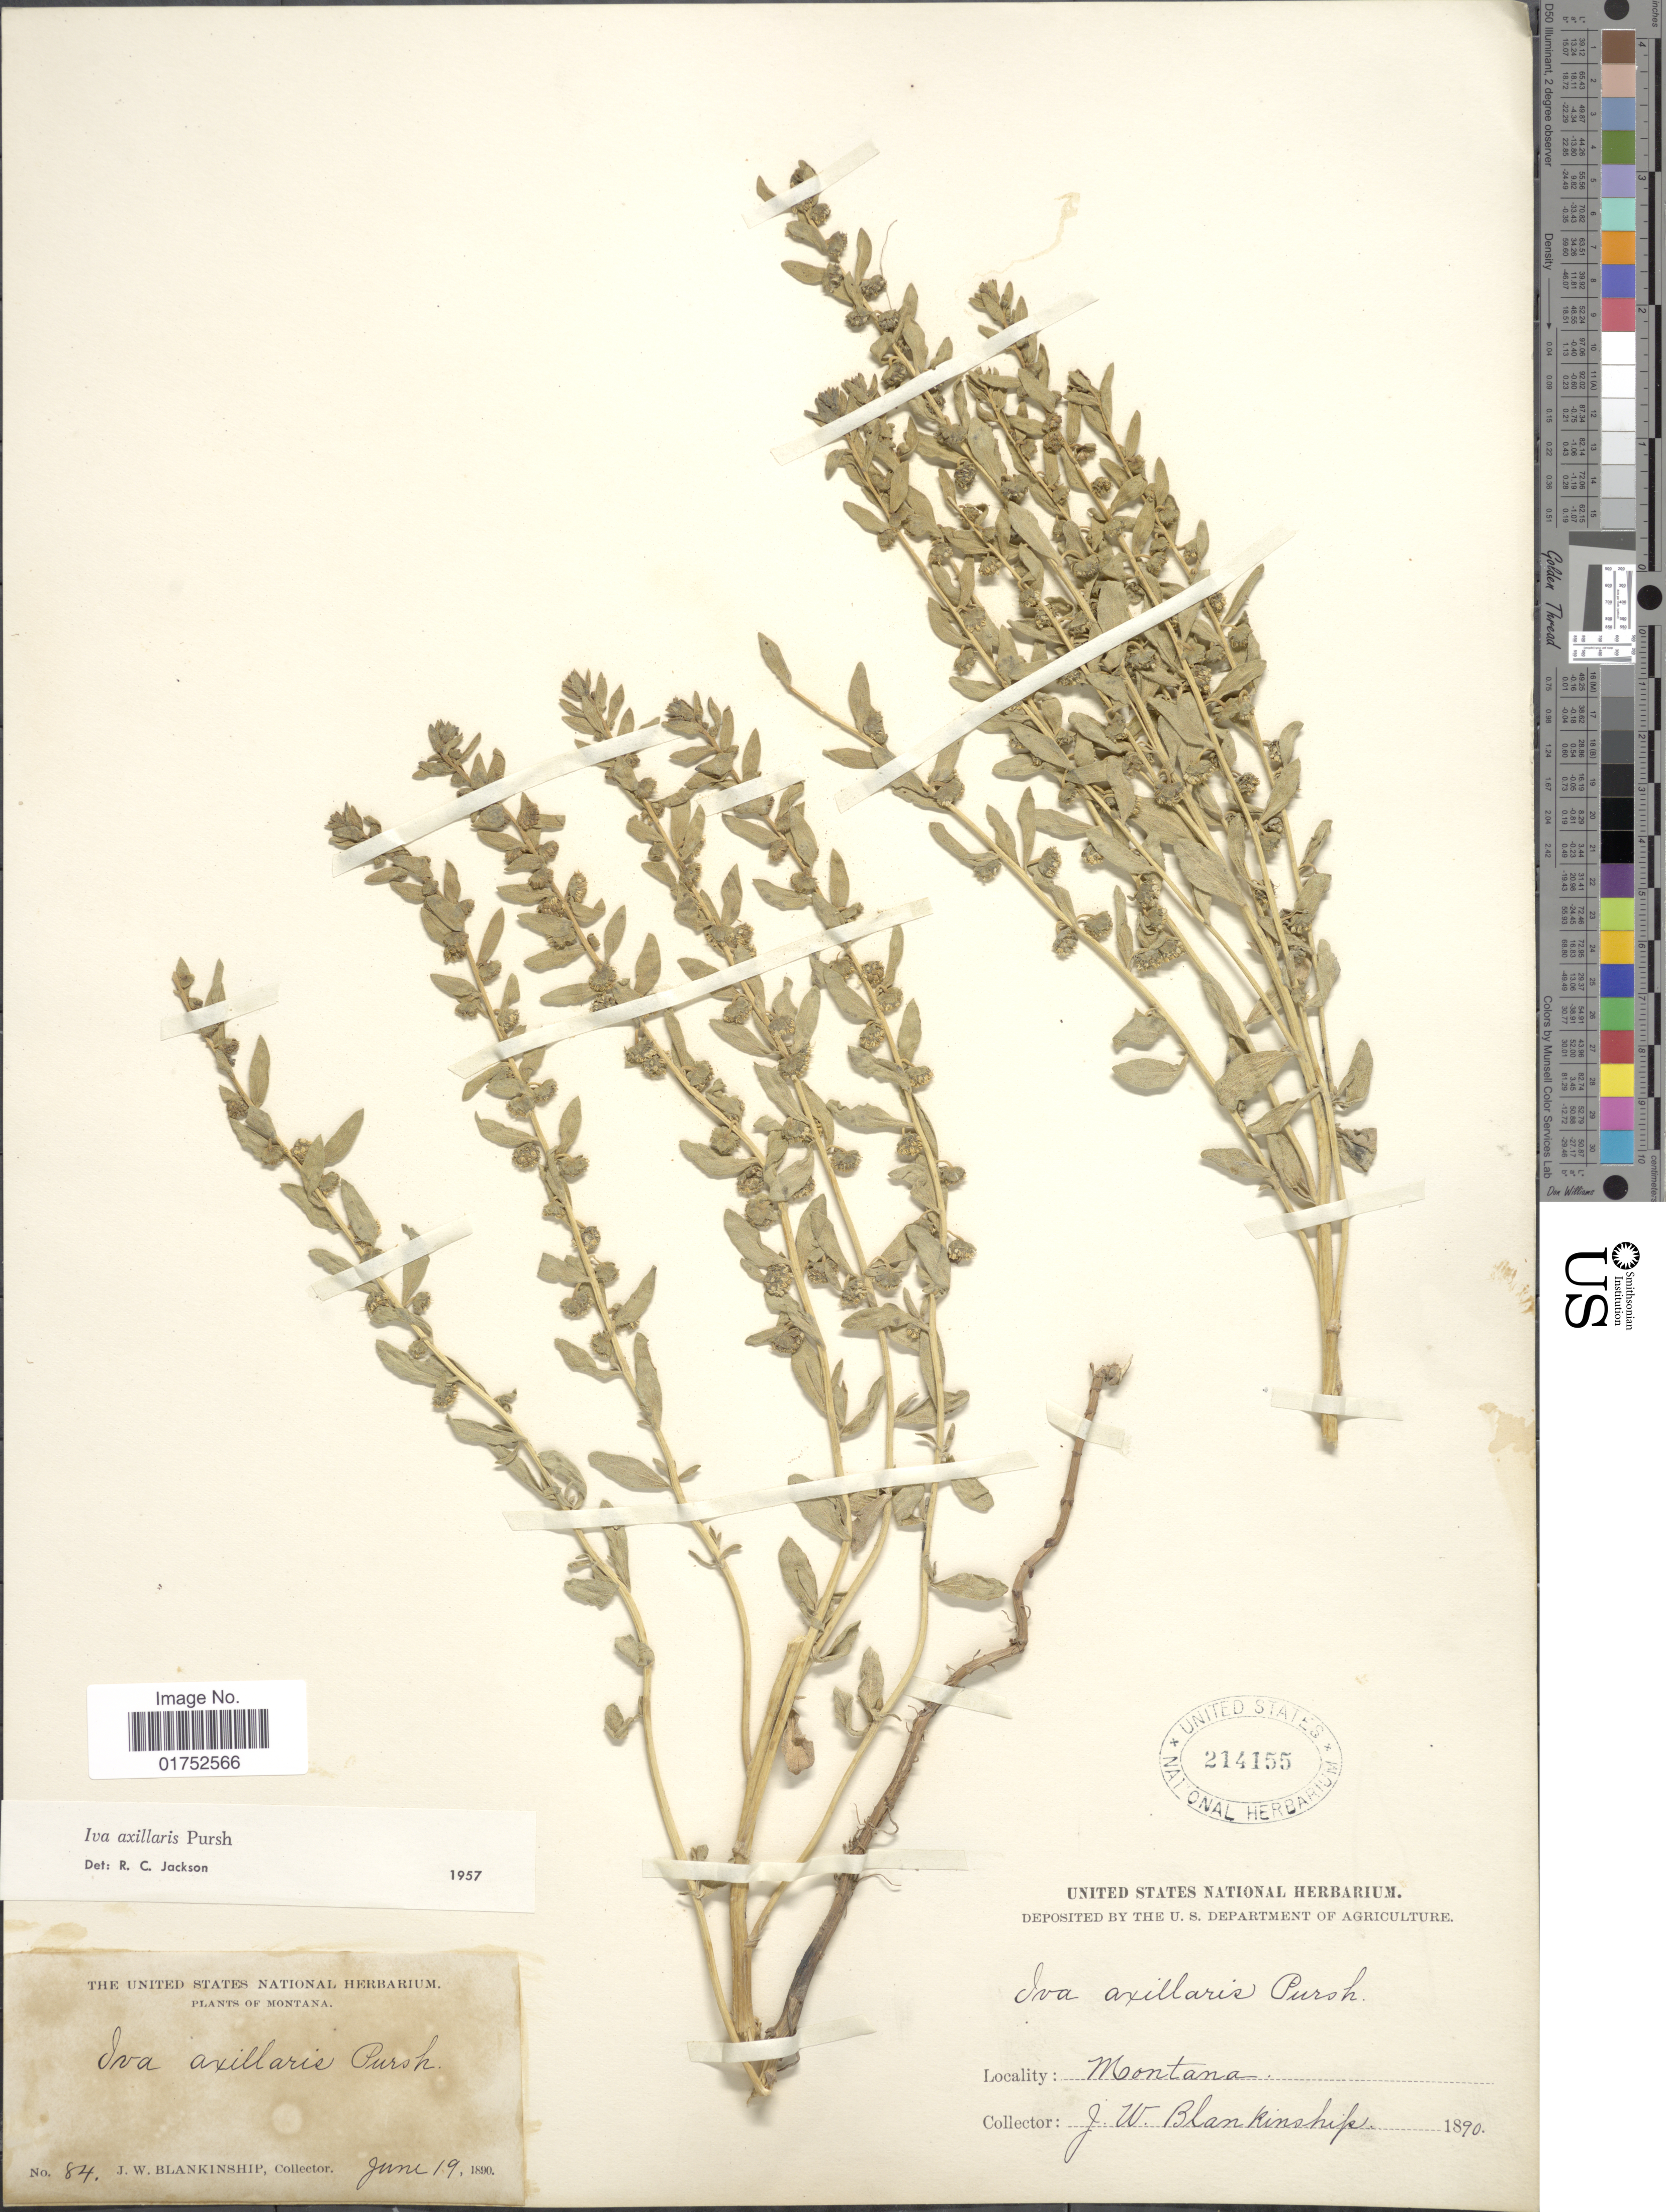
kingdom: Plantae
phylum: Tracheophyta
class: Magnoliopsida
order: Asterales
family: Asteraceae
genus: Iva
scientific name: Iva axillaris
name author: Pursh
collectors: J. W. Blankinship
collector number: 84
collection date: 1890-06-19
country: United States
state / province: Montana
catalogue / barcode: US 214155